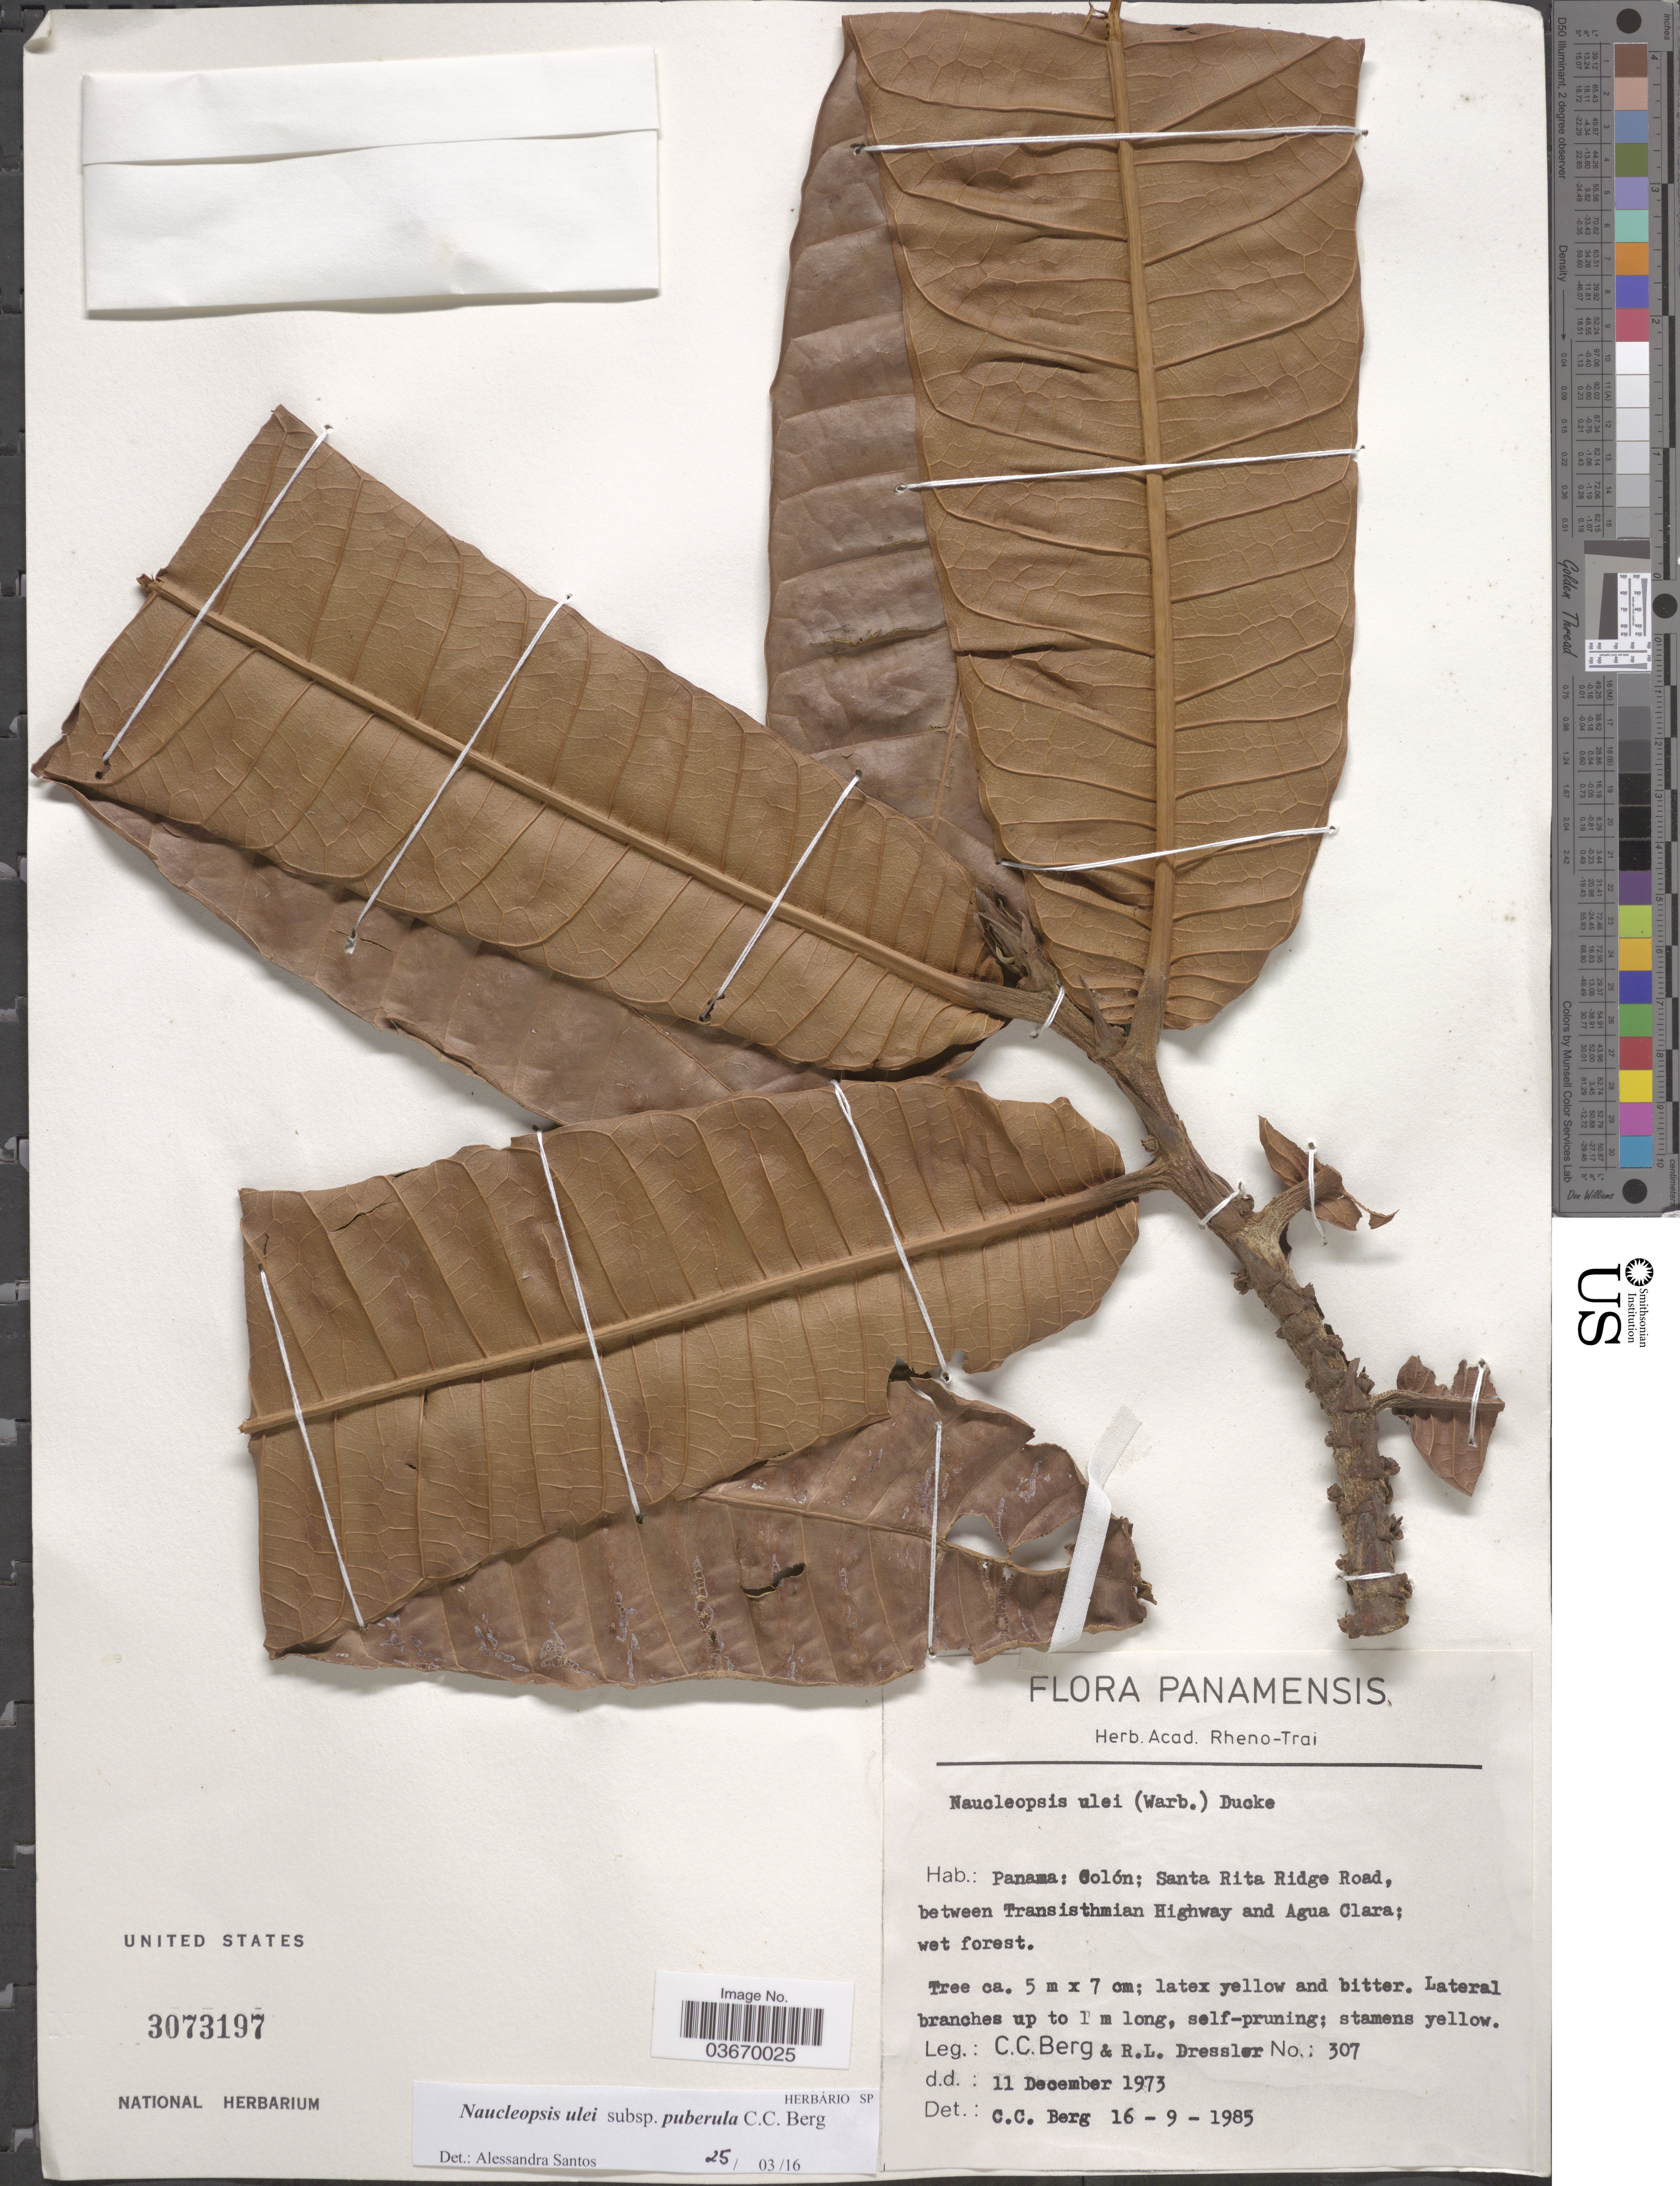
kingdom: Plantae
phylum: Tracheophyta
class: Magnoliopsida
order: Rosales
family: Moraceae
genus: Naucleopsis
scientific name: Naucleopsis ulei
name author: (Warb.) Ducke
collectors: C. C. Berg & R. Dressler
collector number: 307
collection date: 1973-12-11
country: Panama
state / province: Colón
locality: Santa Rita Ridge Road, between Transisthmian Highway and Agua Clara.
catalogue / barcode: US 3073197